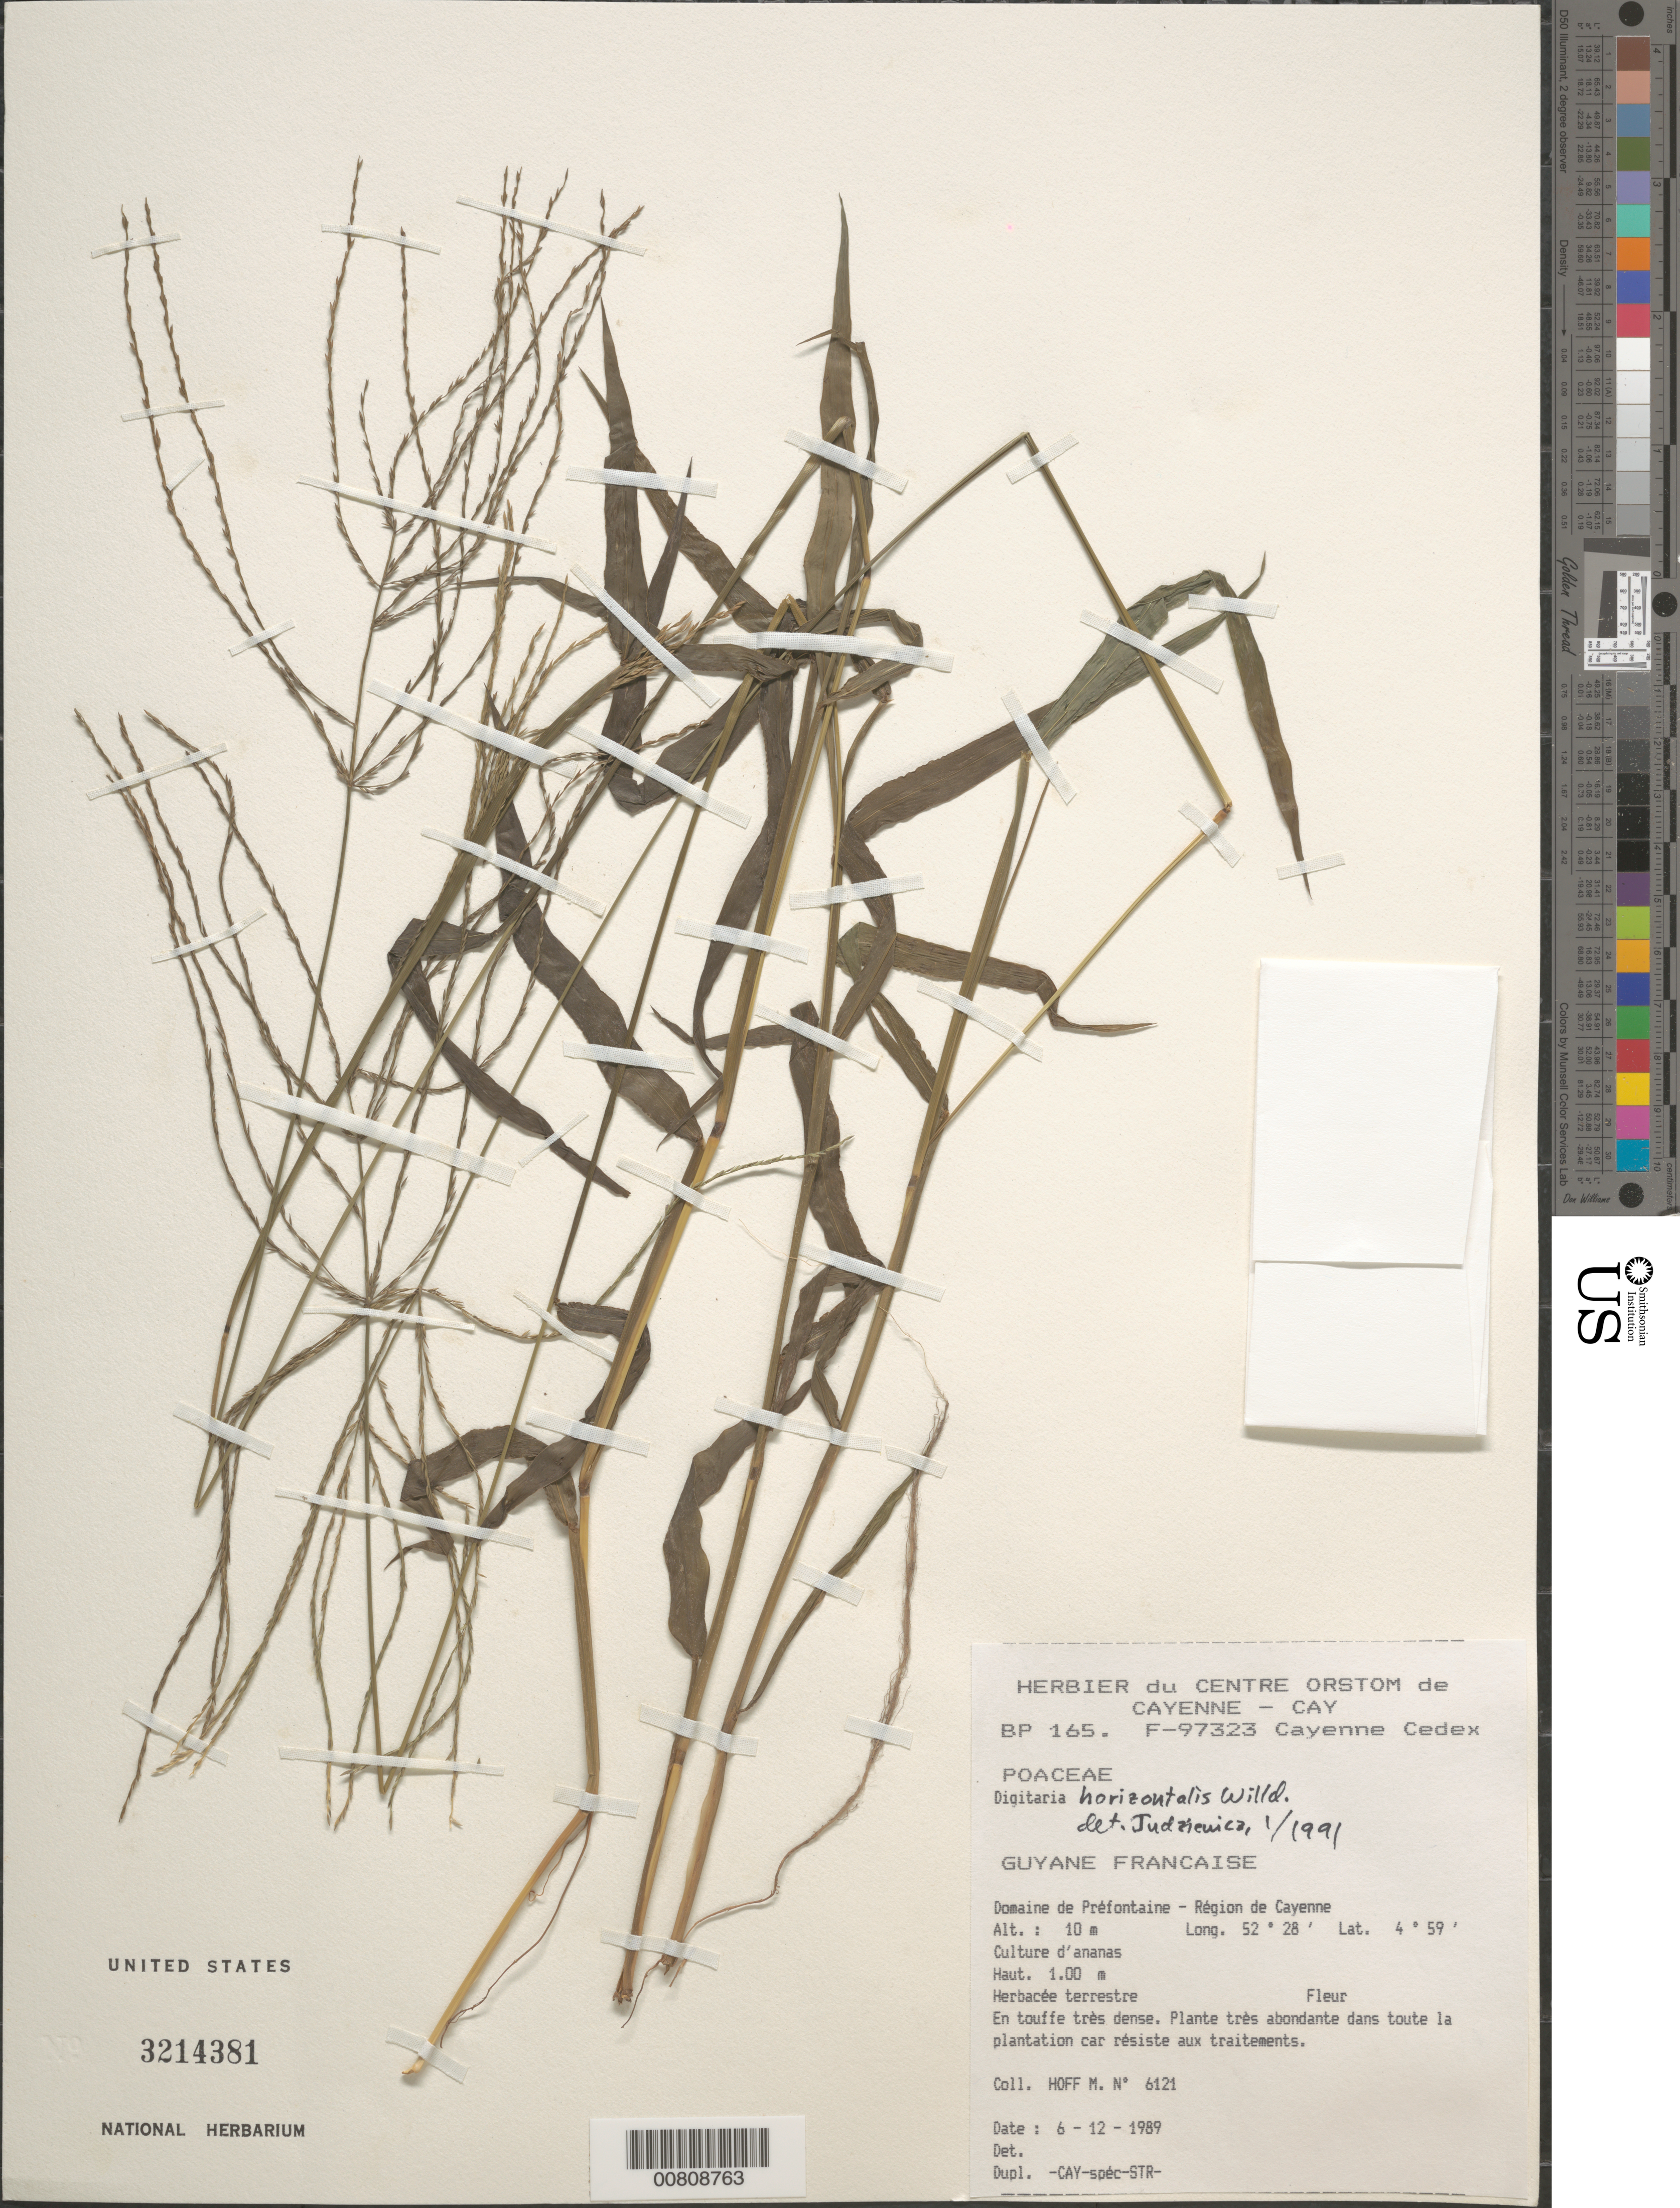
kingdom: Plantae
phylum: Tracheophyta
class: Liliopsida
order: Poales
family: Poaceae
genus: Digitaria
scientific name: Digitaria horizontalis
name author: Willd.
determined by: Judziewicz, E. J.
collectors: M. Hoff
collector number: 6121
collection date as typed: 6-Dec-89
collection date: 1989-12-06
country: French Guiana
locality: Domaine de Prefontaine, région de Cayenne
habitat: Domaine de Préfontaire. Culture d' Ananas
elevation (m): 10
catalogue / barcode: US 3214381